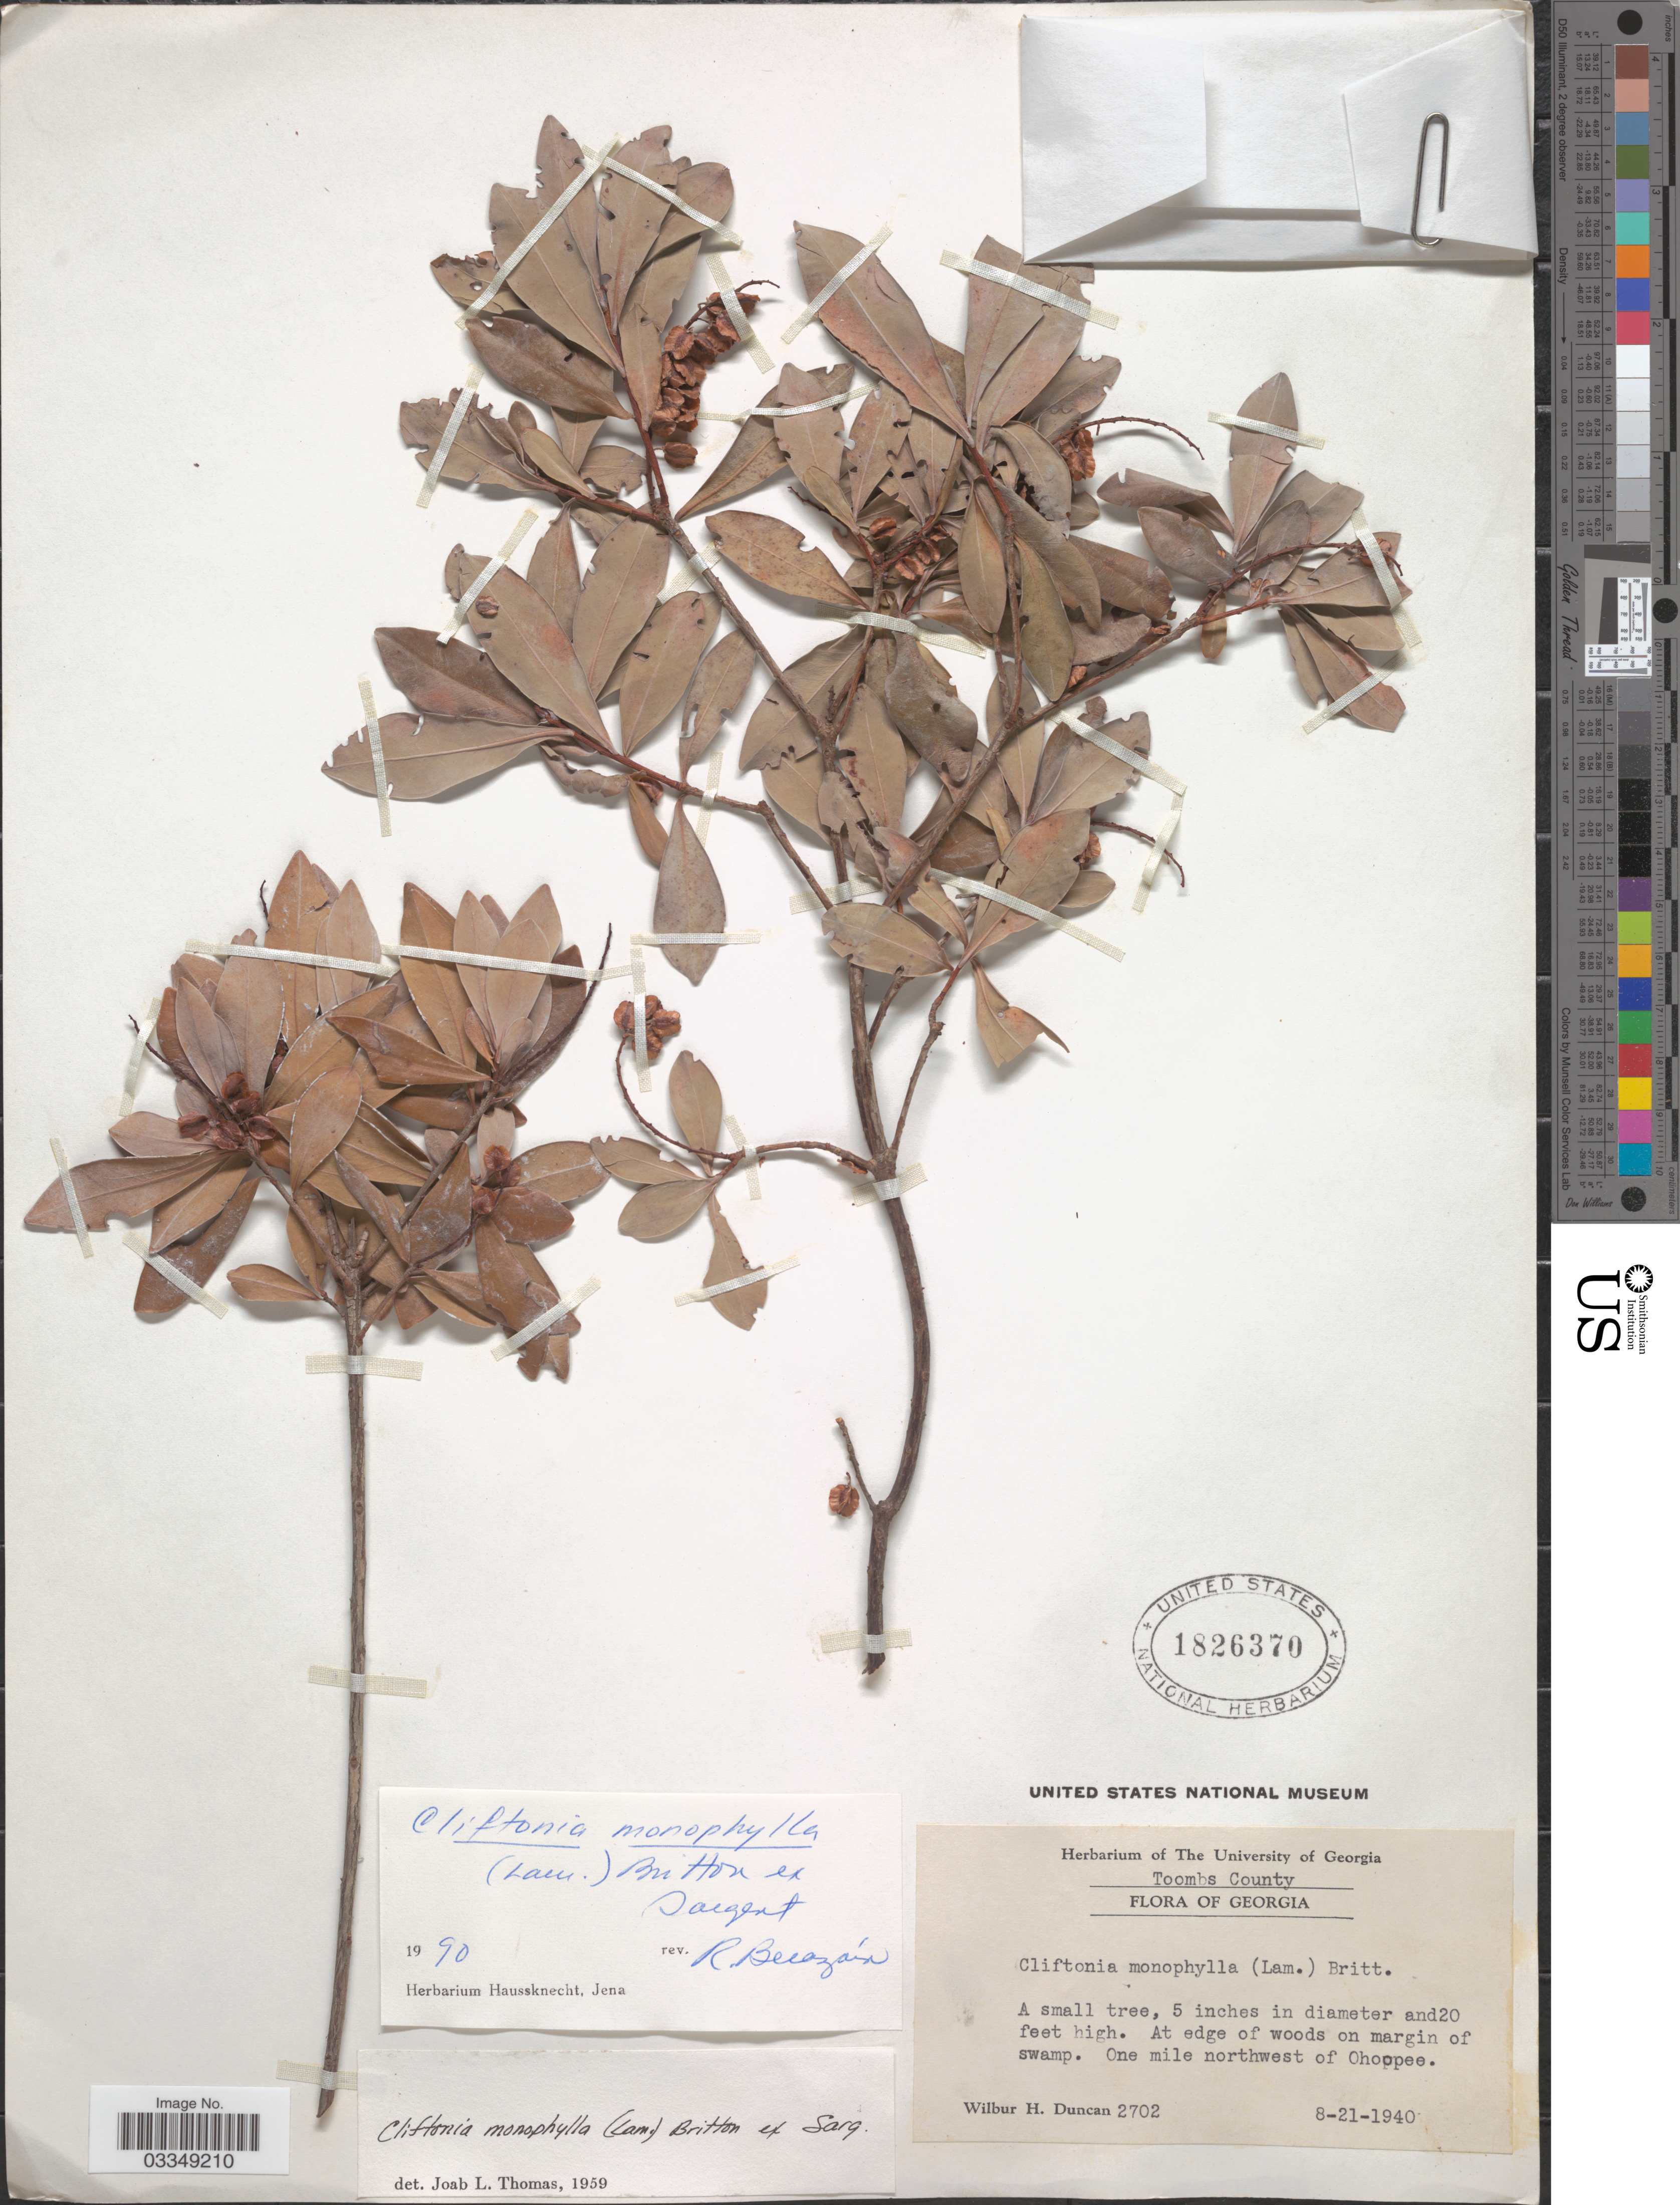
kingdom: Plantae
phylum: Tracheophyta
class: Magnoliopsida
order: Ericales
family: Cyrillaceae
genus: Cliftonia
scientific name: Cliftonia monophylla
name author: (Lam.) Britton ex Sarg.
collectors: W. H. Duncan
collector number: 2702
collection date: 1940-08-21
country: United States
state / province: Georgia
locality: Toombs County. One mile northwest of Ohoopee.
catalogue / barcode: US 1826370